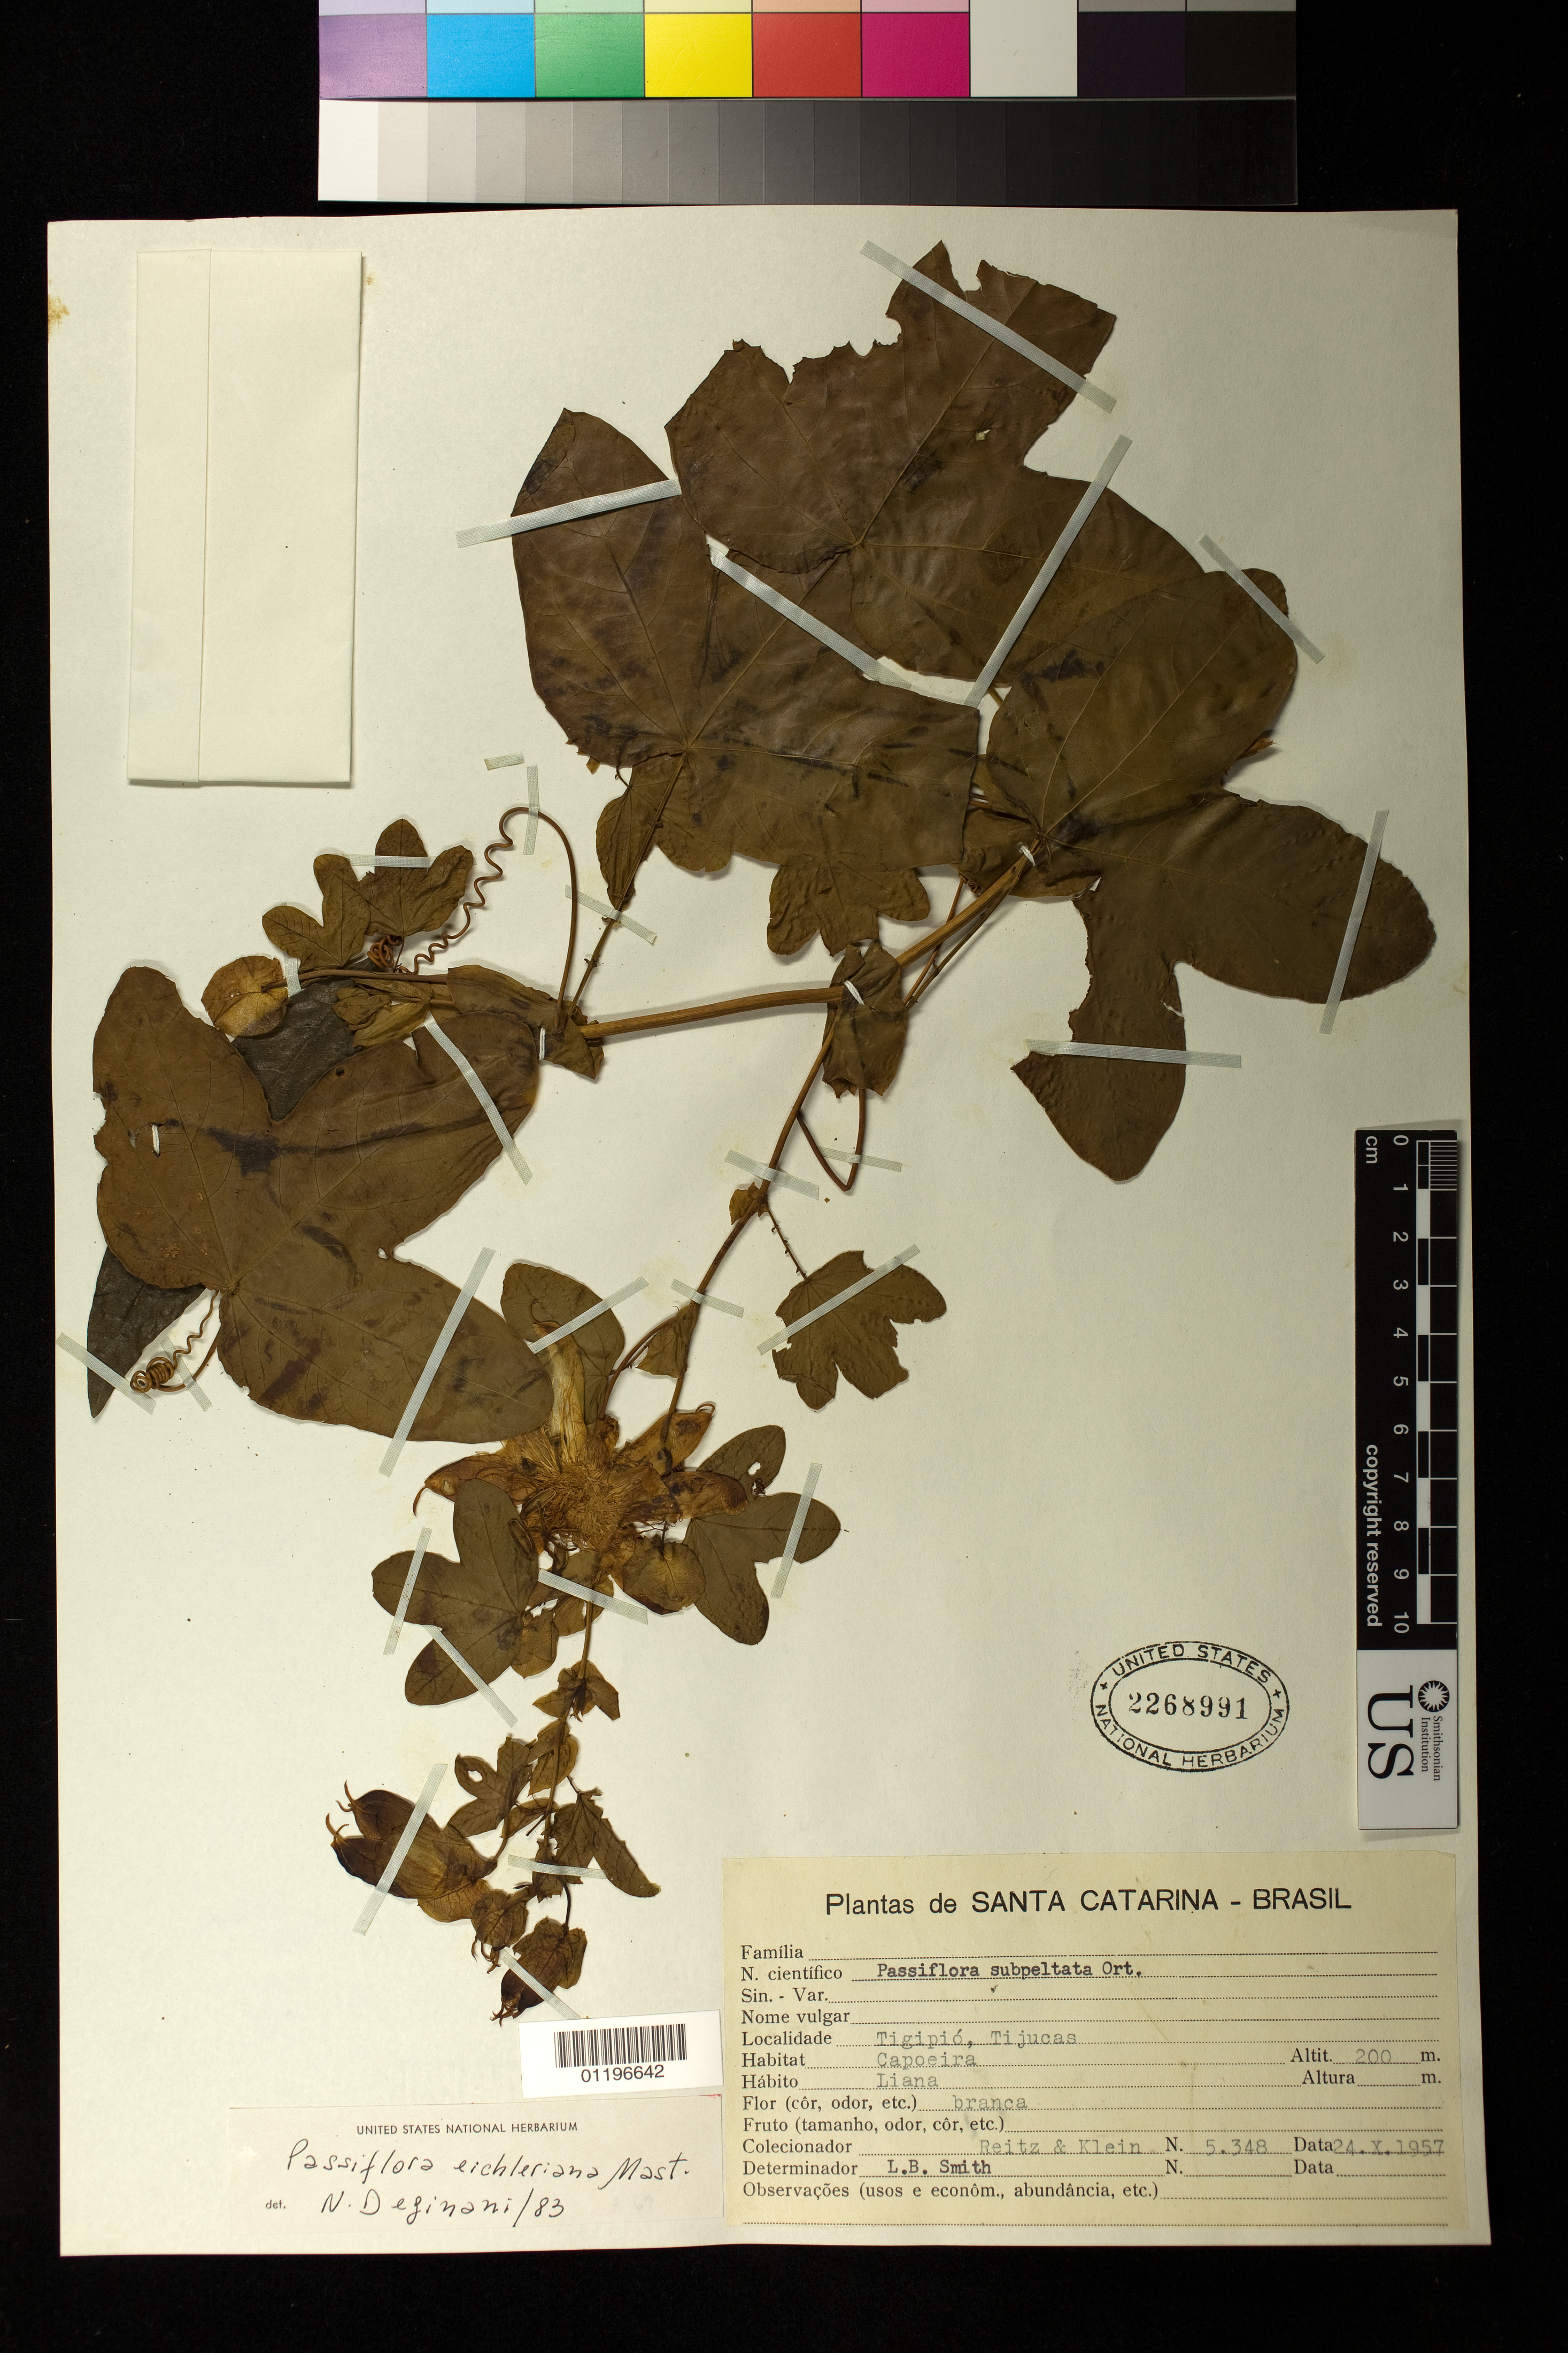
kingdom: Plantae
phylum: Tracheophyta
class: Magnoliopsida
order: Malpighiales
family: Passifloraceae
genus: Passiflora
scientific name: Passiflora eichleriana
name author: Mast.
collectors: R. Reitz & R. M. Klein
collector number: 5348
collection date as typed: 24 Oct 1957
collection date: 1957-10-24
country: Brazil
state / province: Santa Catarina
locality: Tigipió, Tijucas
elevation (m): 200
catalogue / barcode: US 2268991